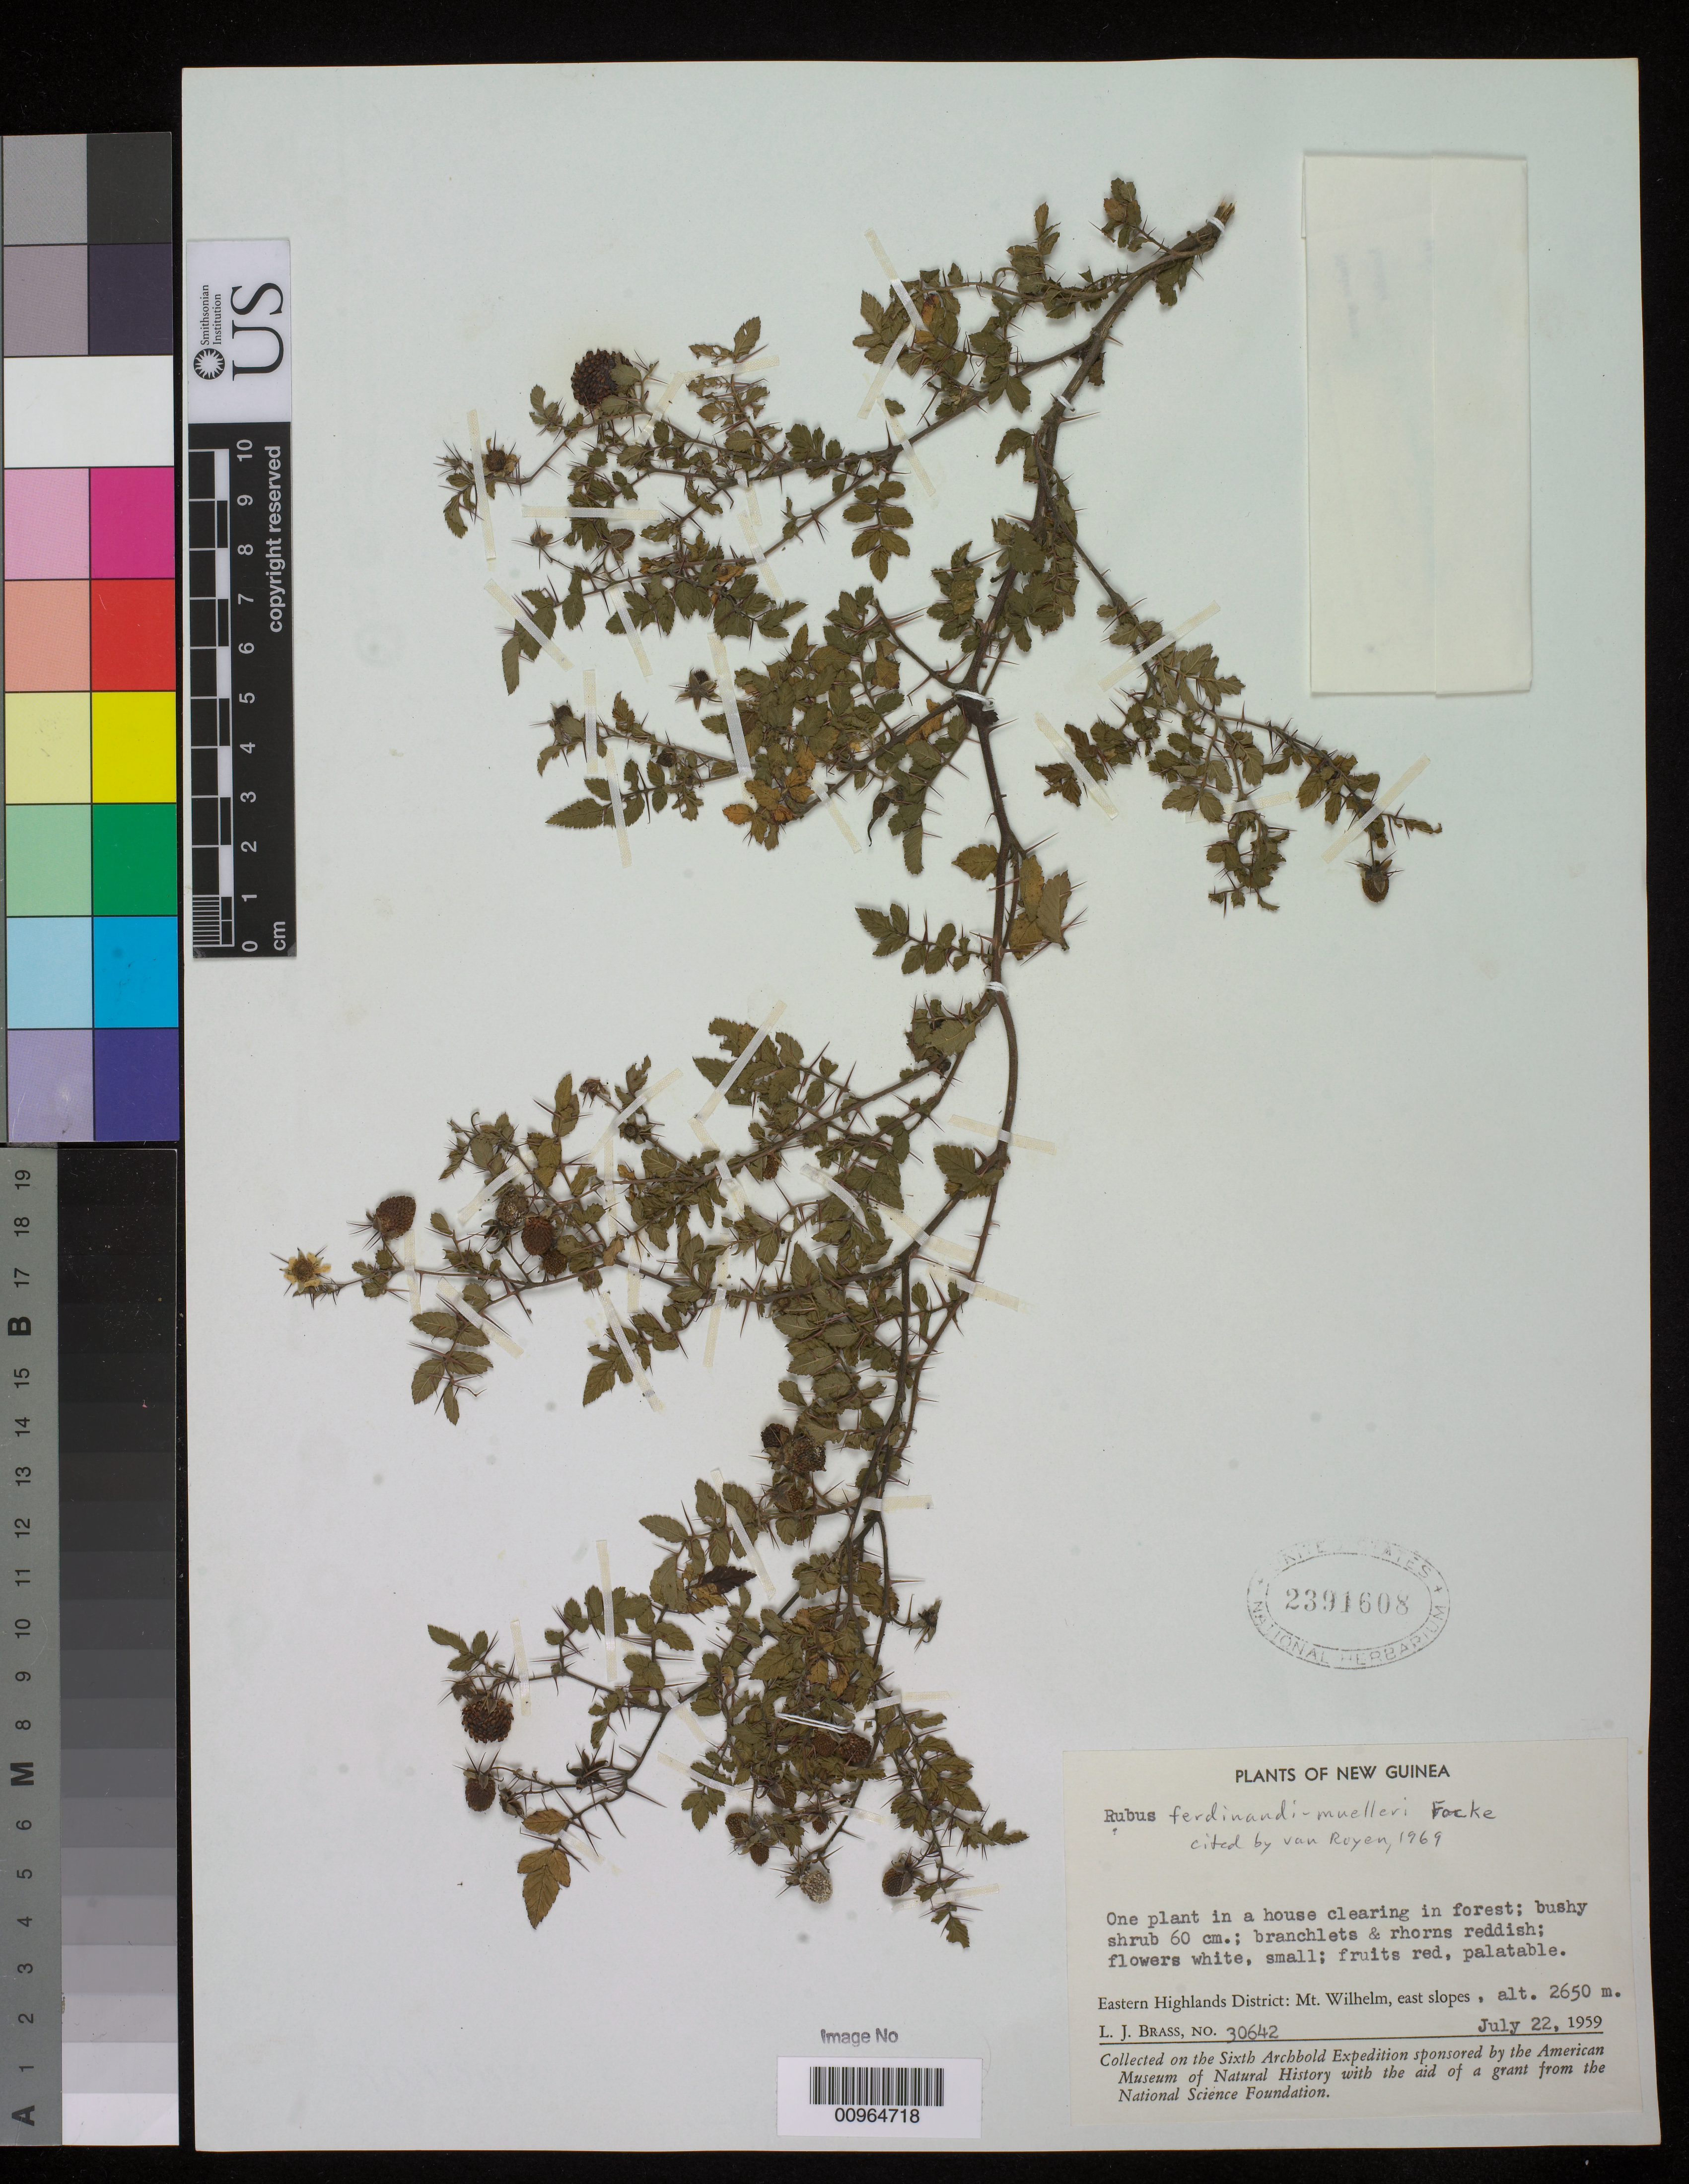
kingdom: Plantae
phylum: Tracheophyta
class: Magnoliopsida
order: Rosales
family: Rosaceae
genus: Rubus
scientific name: Rubus ferdinandi-muelleri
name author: Focke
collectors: L. J. Brass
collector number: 30642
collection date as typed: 22 Jul 1959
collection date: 1959-07-22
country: Papua New Guinea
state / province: Eastern Highlands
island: New Guinea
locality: Mt. Wilhelm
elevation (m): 2650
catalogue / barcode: US 2391608